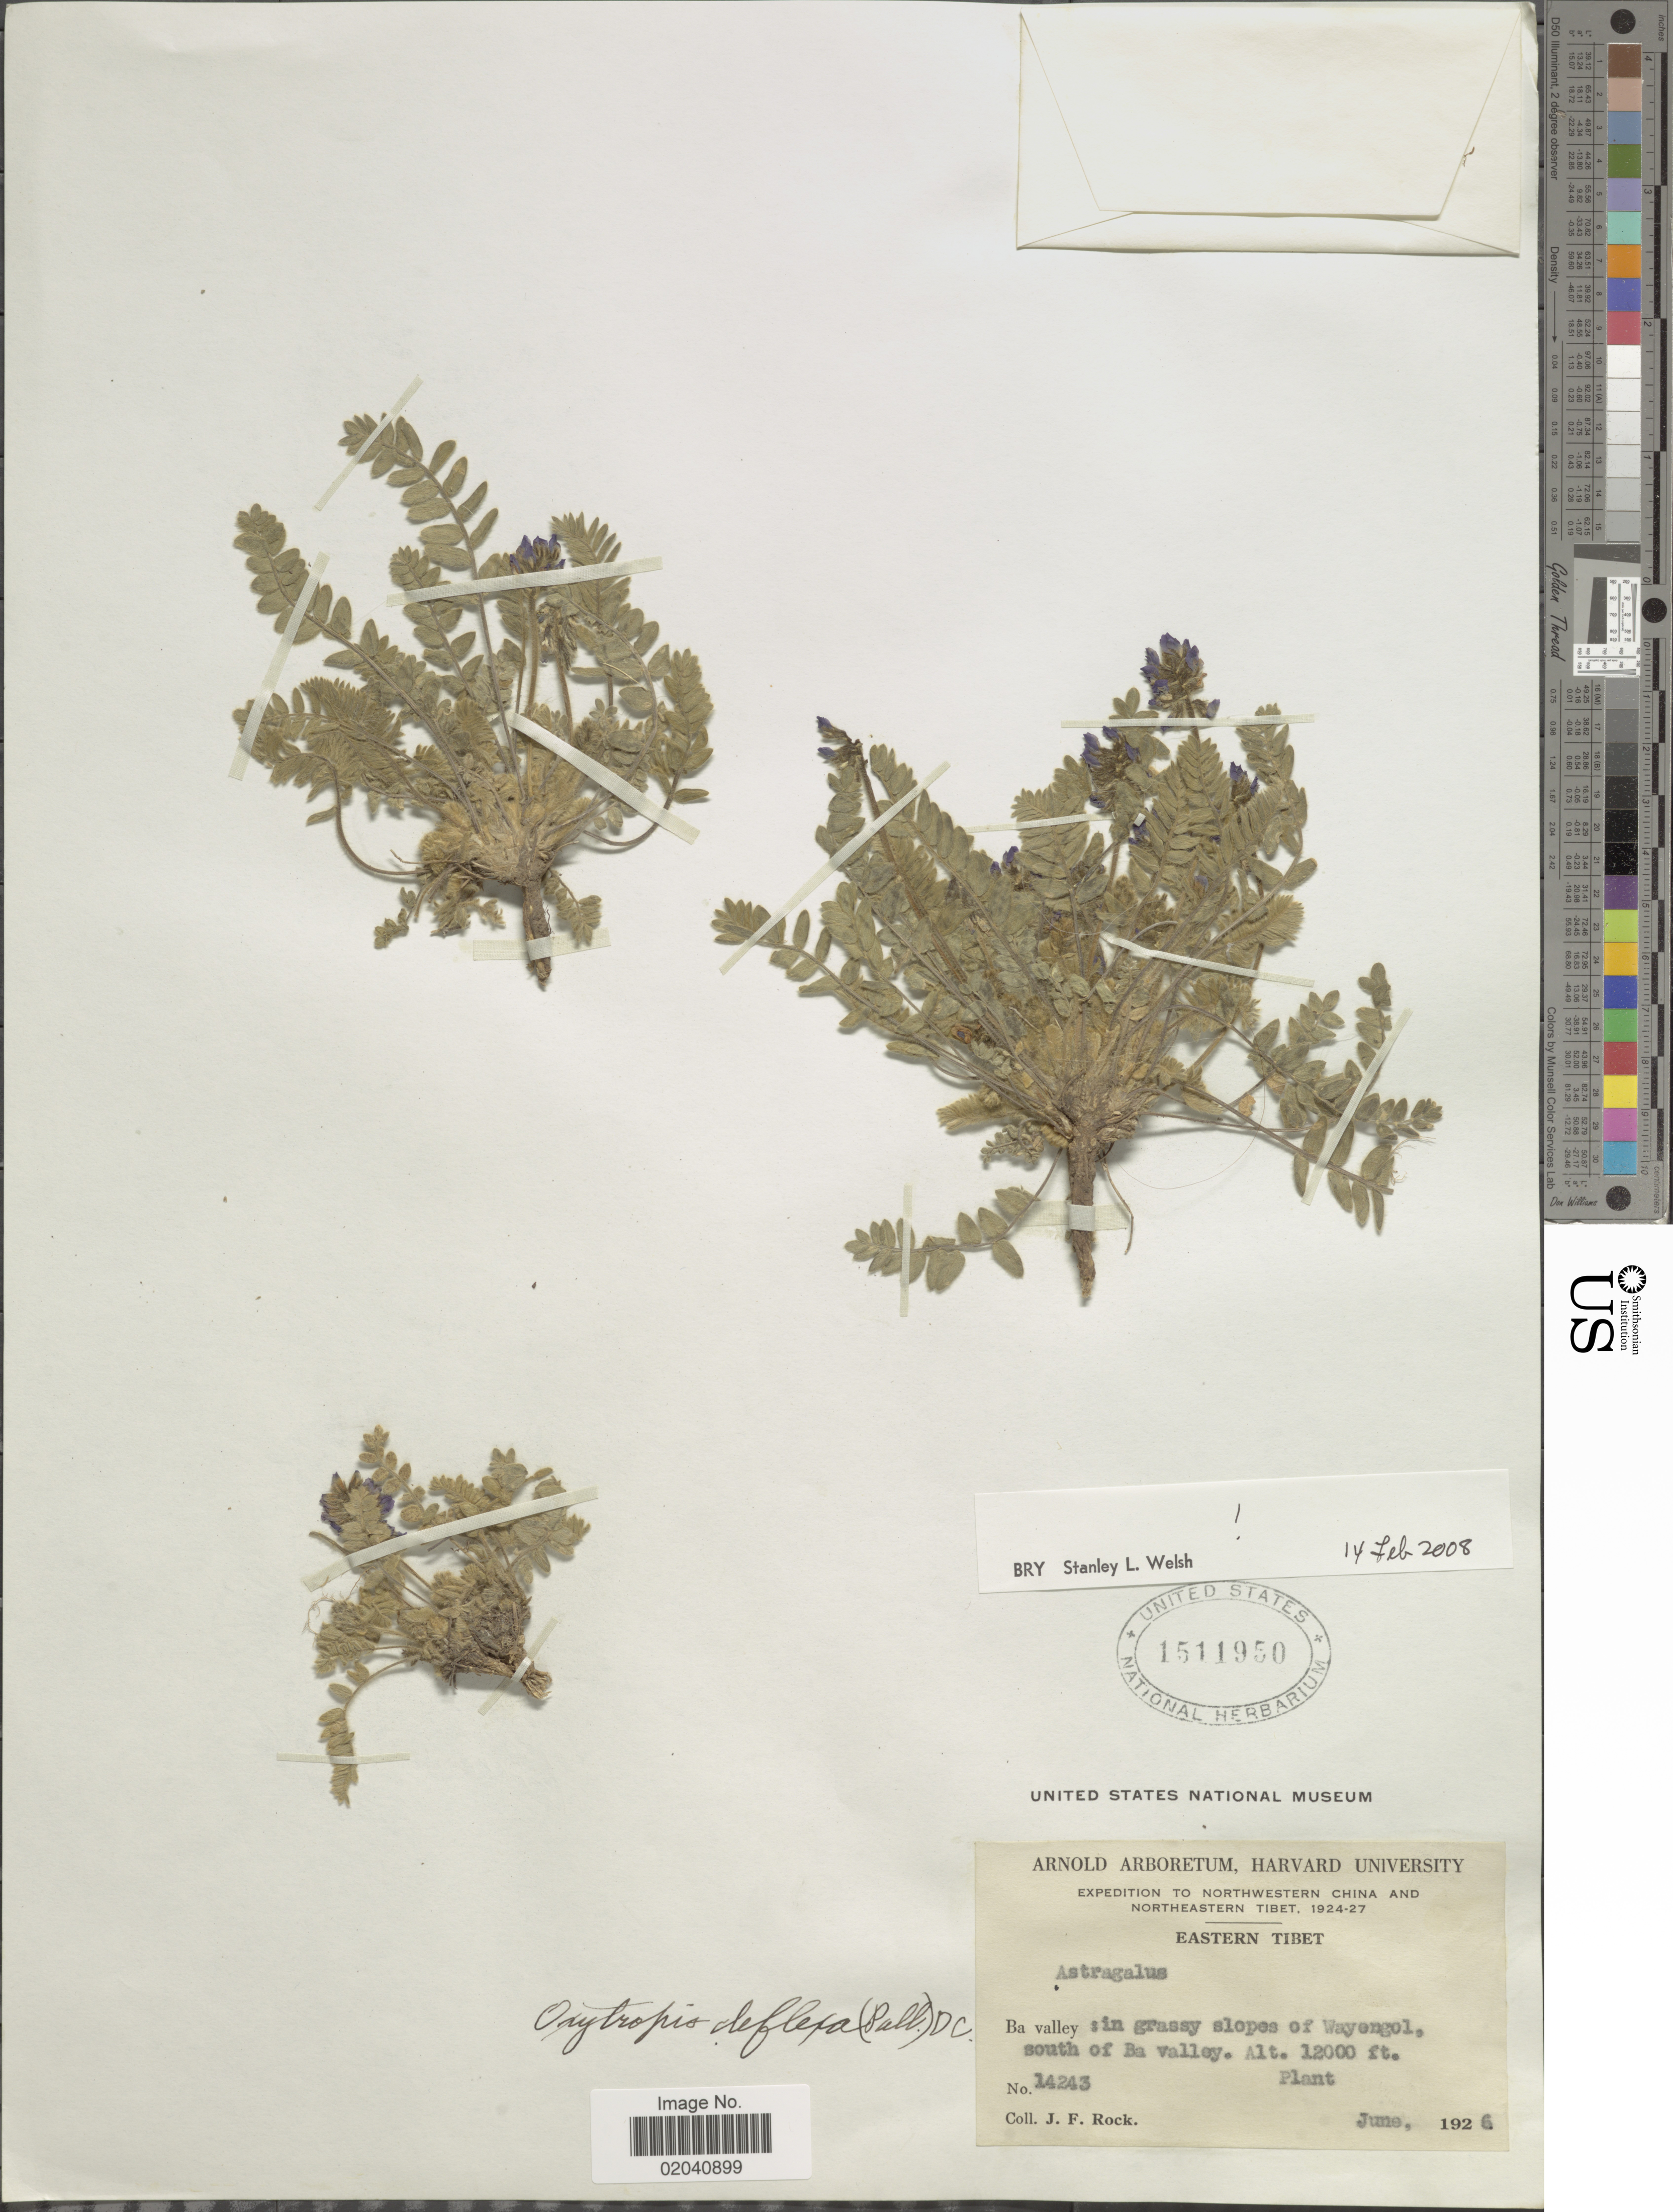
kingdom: Plantae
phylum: Tracheophyta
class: Magnoliopsida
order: Fabales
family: Fabaceae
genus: Oxytropis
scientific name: Oxytropis deflexa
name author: (Pall.) DC.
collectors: J. Rock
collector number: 14243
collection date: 1926-06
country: China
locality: Eastern Tibet. Slopes of Wayengol, S of Ba Valley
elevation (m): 3658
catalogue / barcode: US 1511950